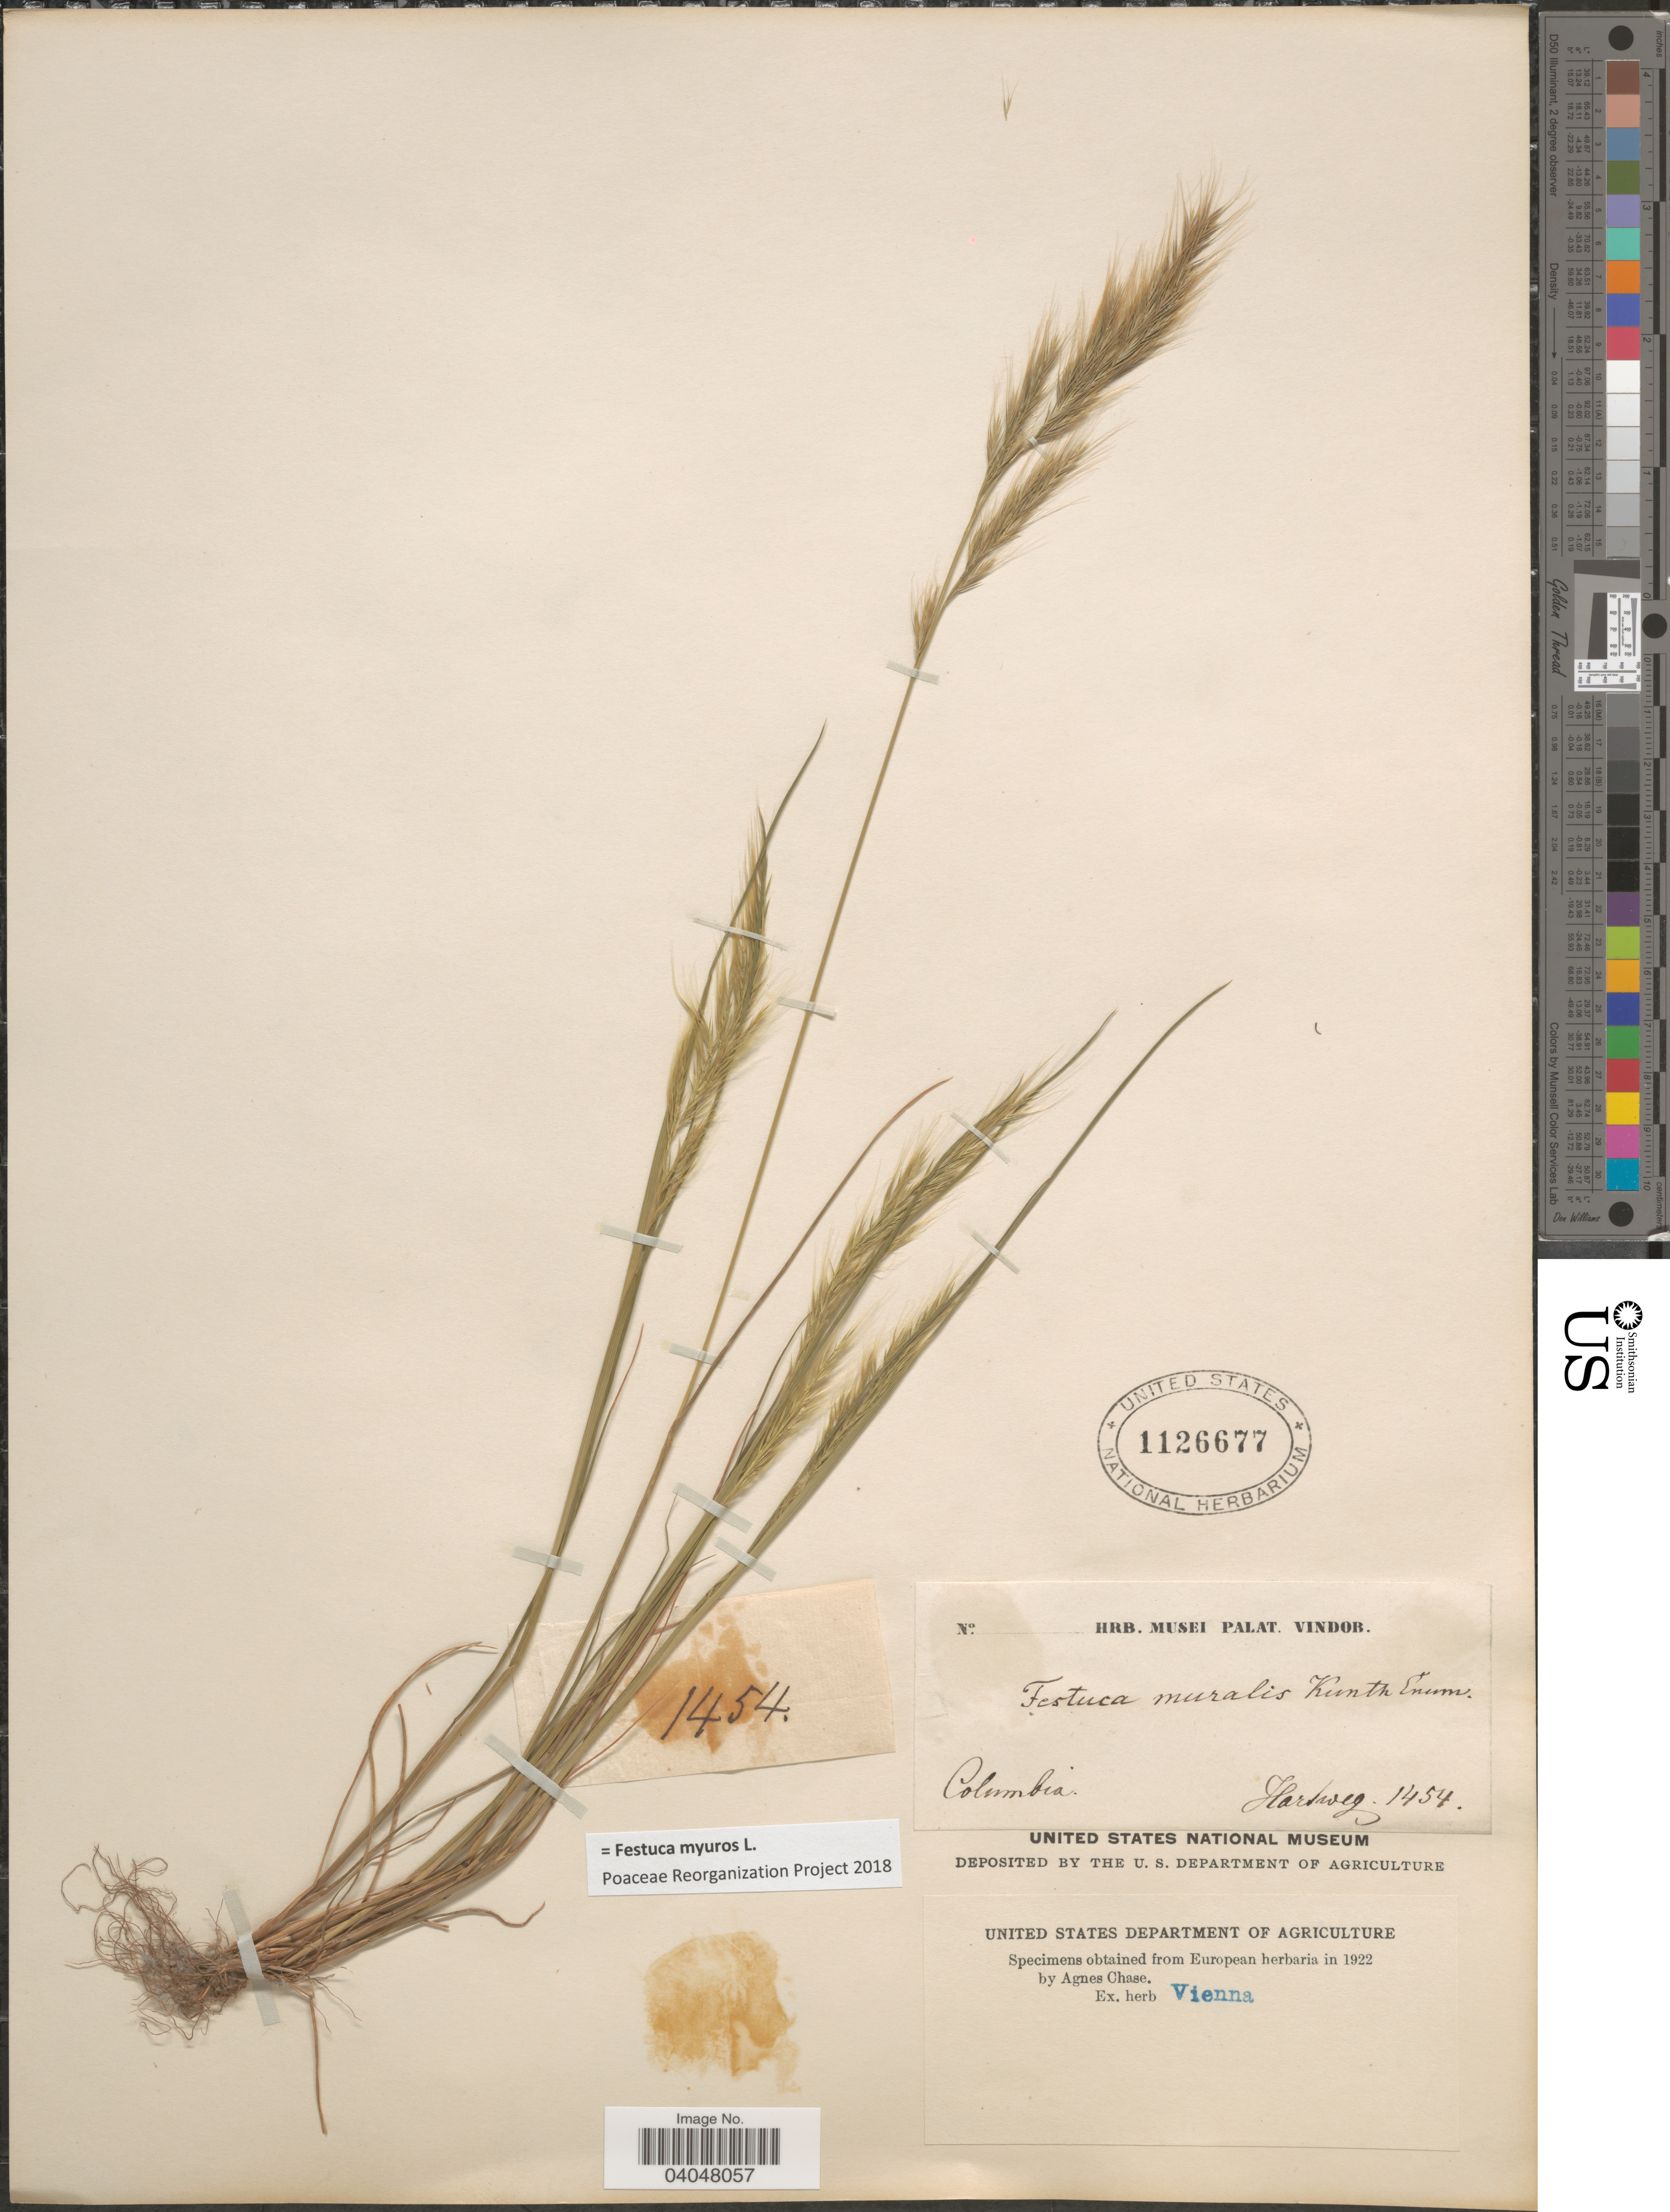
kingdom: Plantae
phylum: Tracheophyta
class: Liliopsida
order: Poales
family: Poaceae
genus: Festuca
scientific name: Festuca myuros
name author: L.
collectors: Hartweg, --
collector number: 1454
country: Colombia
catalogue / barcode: US 1126677